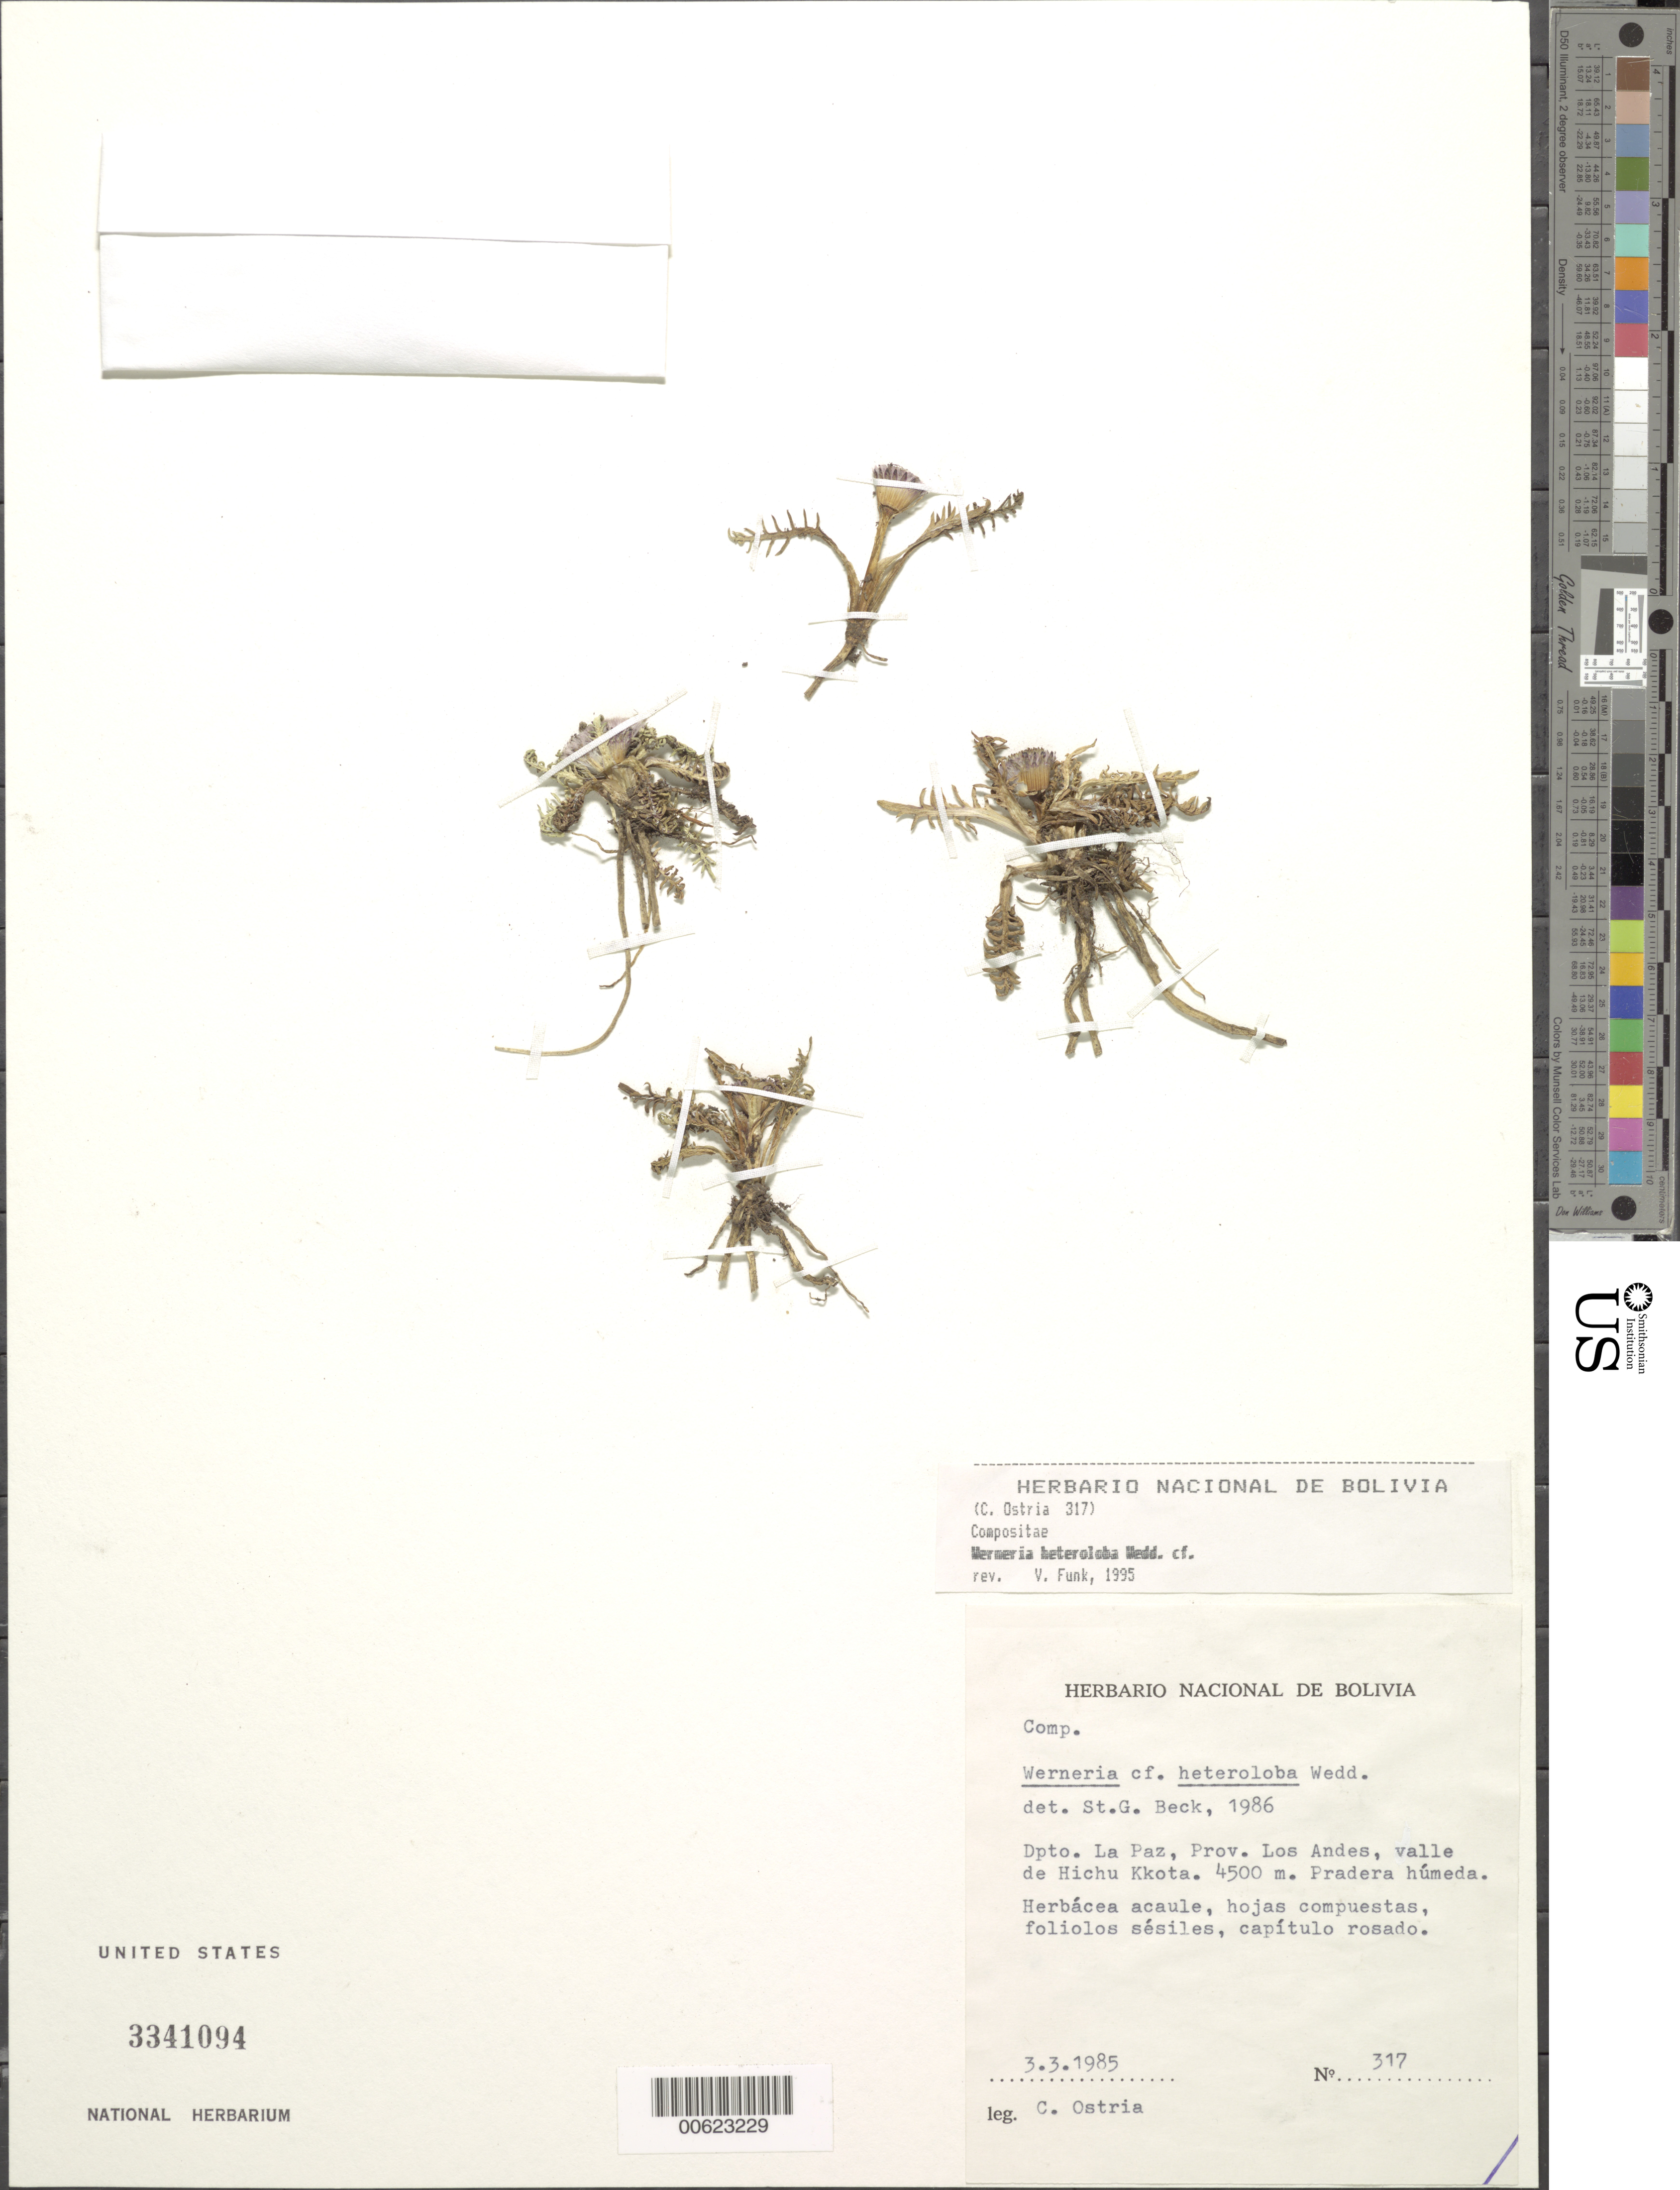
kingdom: Plantae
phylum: Tracheophyta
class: Magnoliopsida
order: Asterales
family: Asteraceae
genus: Werneria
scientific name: Werneria pinnatifida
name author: Remy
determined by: Calvo, Joel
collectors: C. Ostria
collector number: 317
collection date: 1985-03-03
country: Bolivia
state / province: La Paz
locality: Prov. Los Andes, valle de Hichu Kkota.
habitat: Pradera humeda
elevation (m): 4500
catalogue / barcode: US 3341094